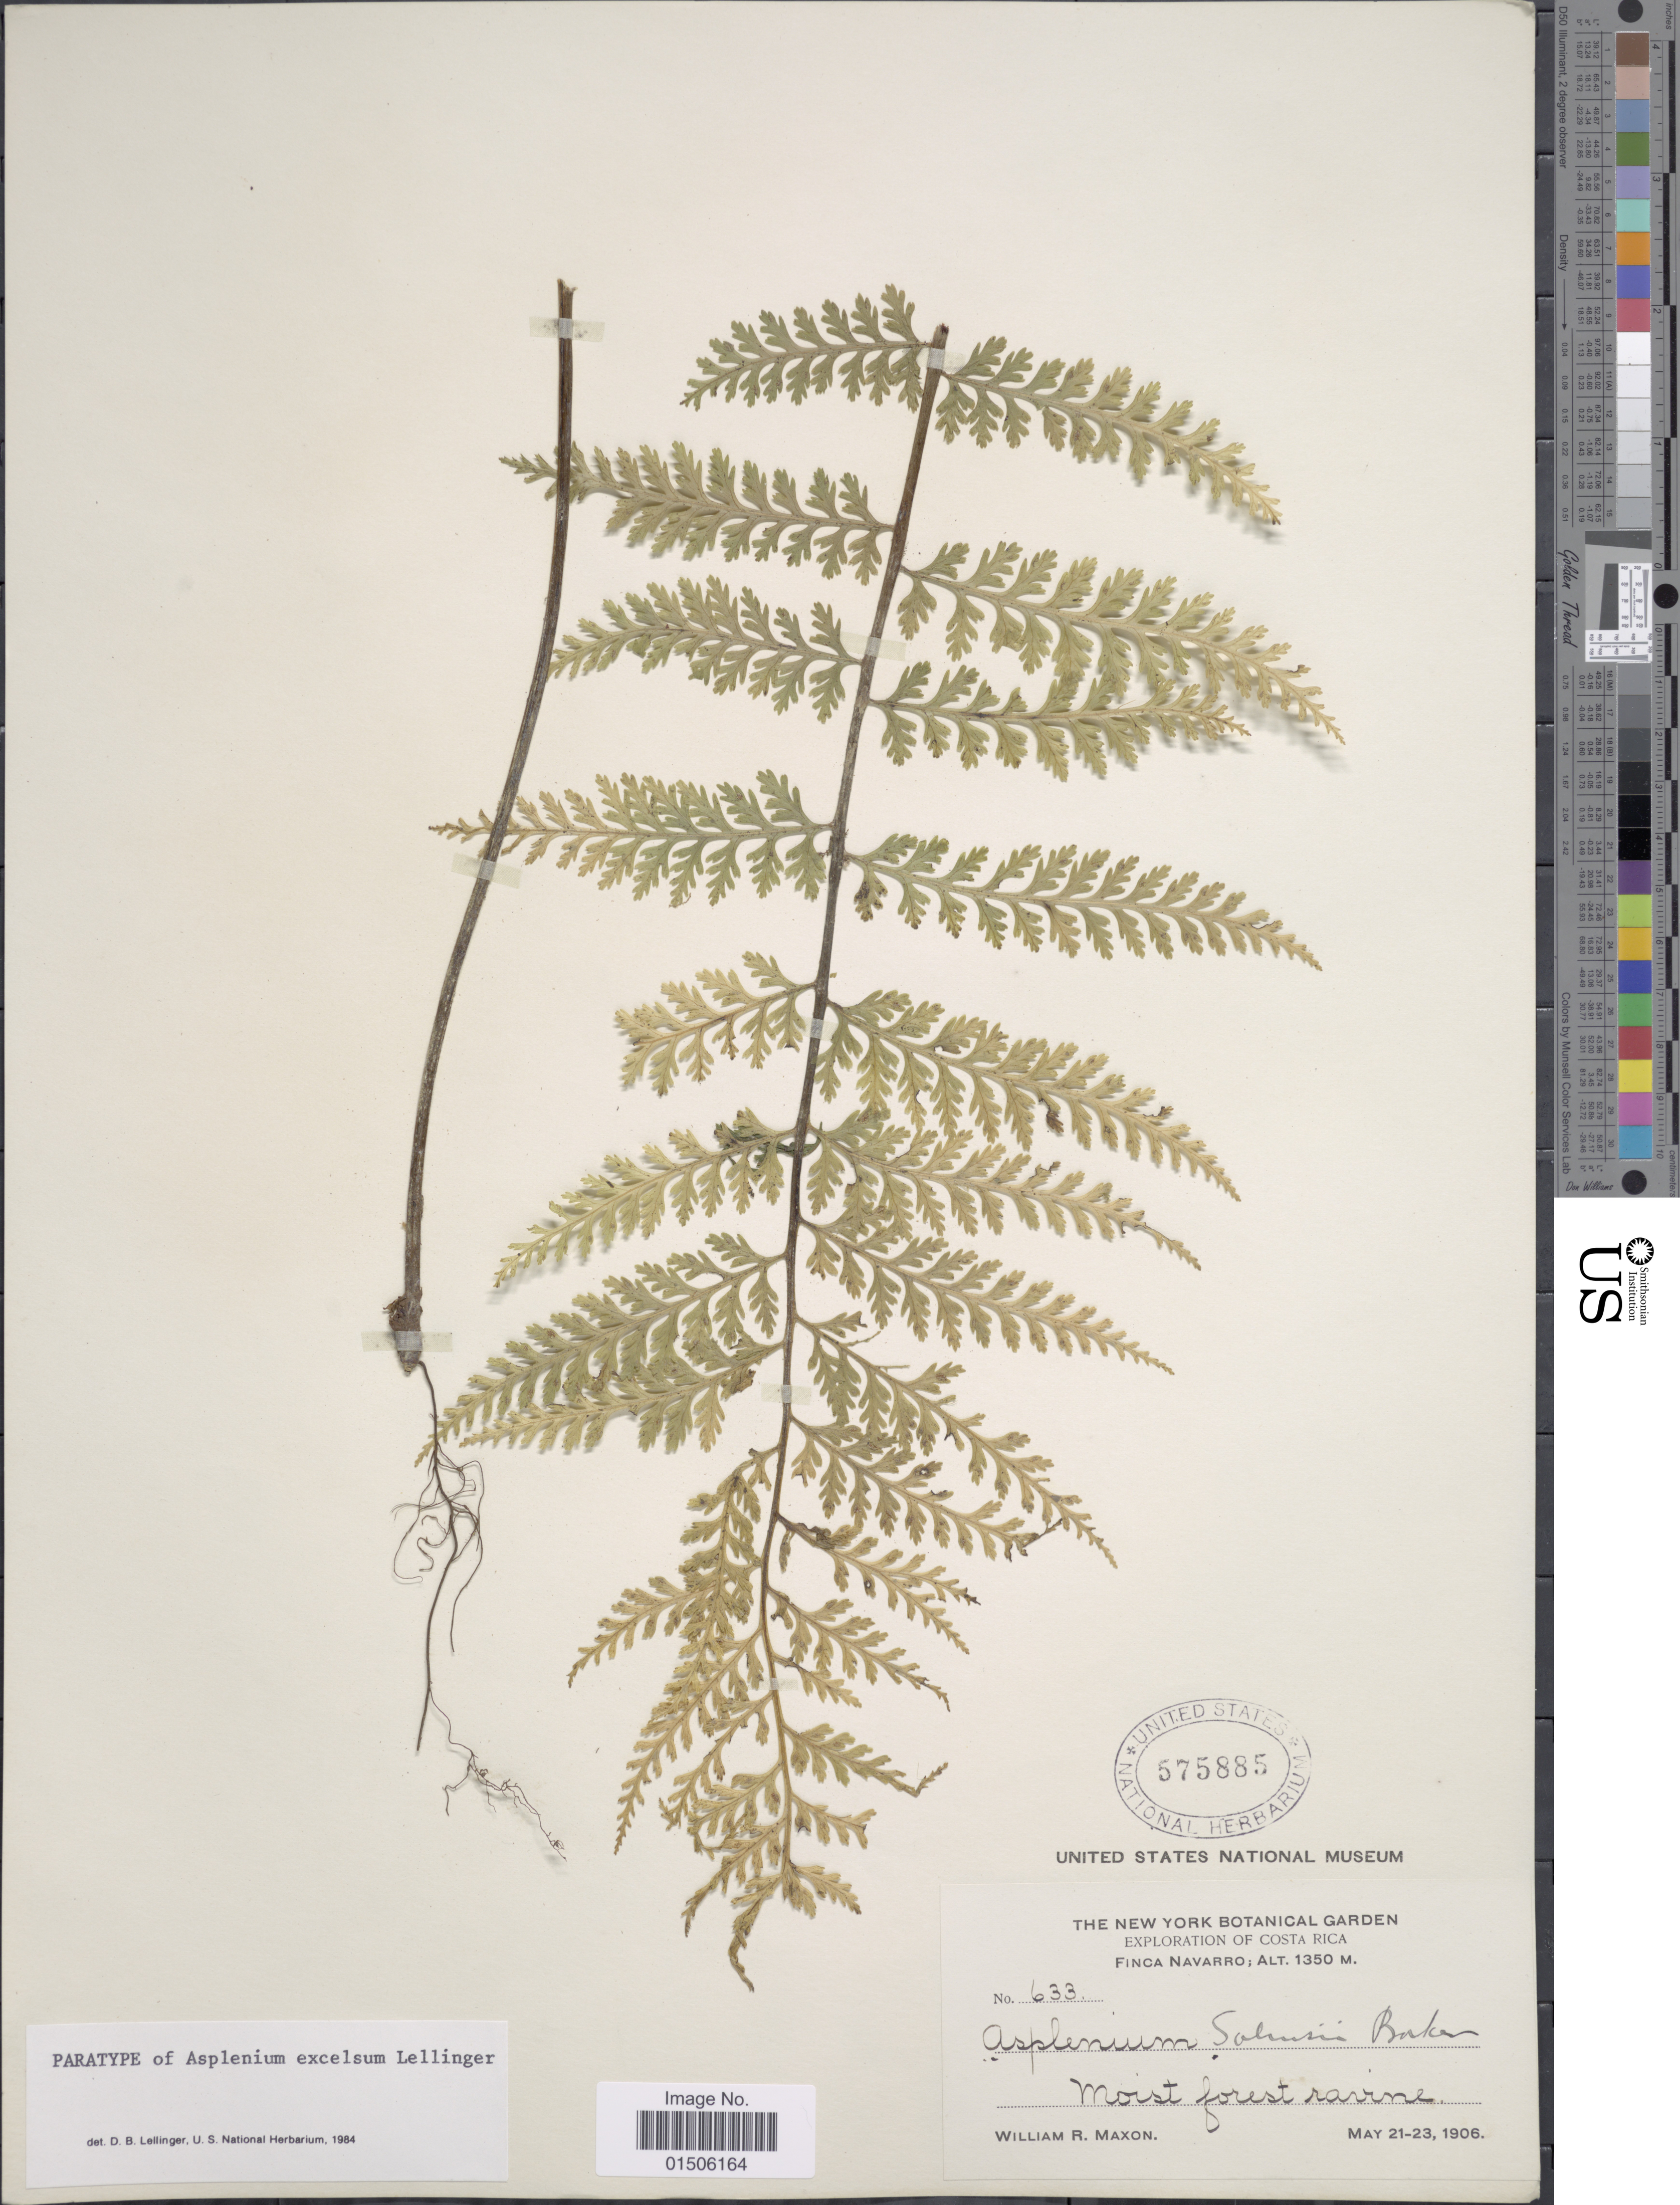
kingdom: Plantae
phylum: Tracheophyta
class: Polypodiopsida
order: Polypodiales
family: Aspleniaceae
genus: Asplenium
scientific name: Asplenium excelsum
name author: Lellinger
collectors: W. R. Maxon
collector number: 633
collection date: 1906-05-21/1906-05-23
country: Costa Rica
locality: Finca Navarro, Moist forest ravine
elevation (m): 1350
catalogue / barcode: US 575885